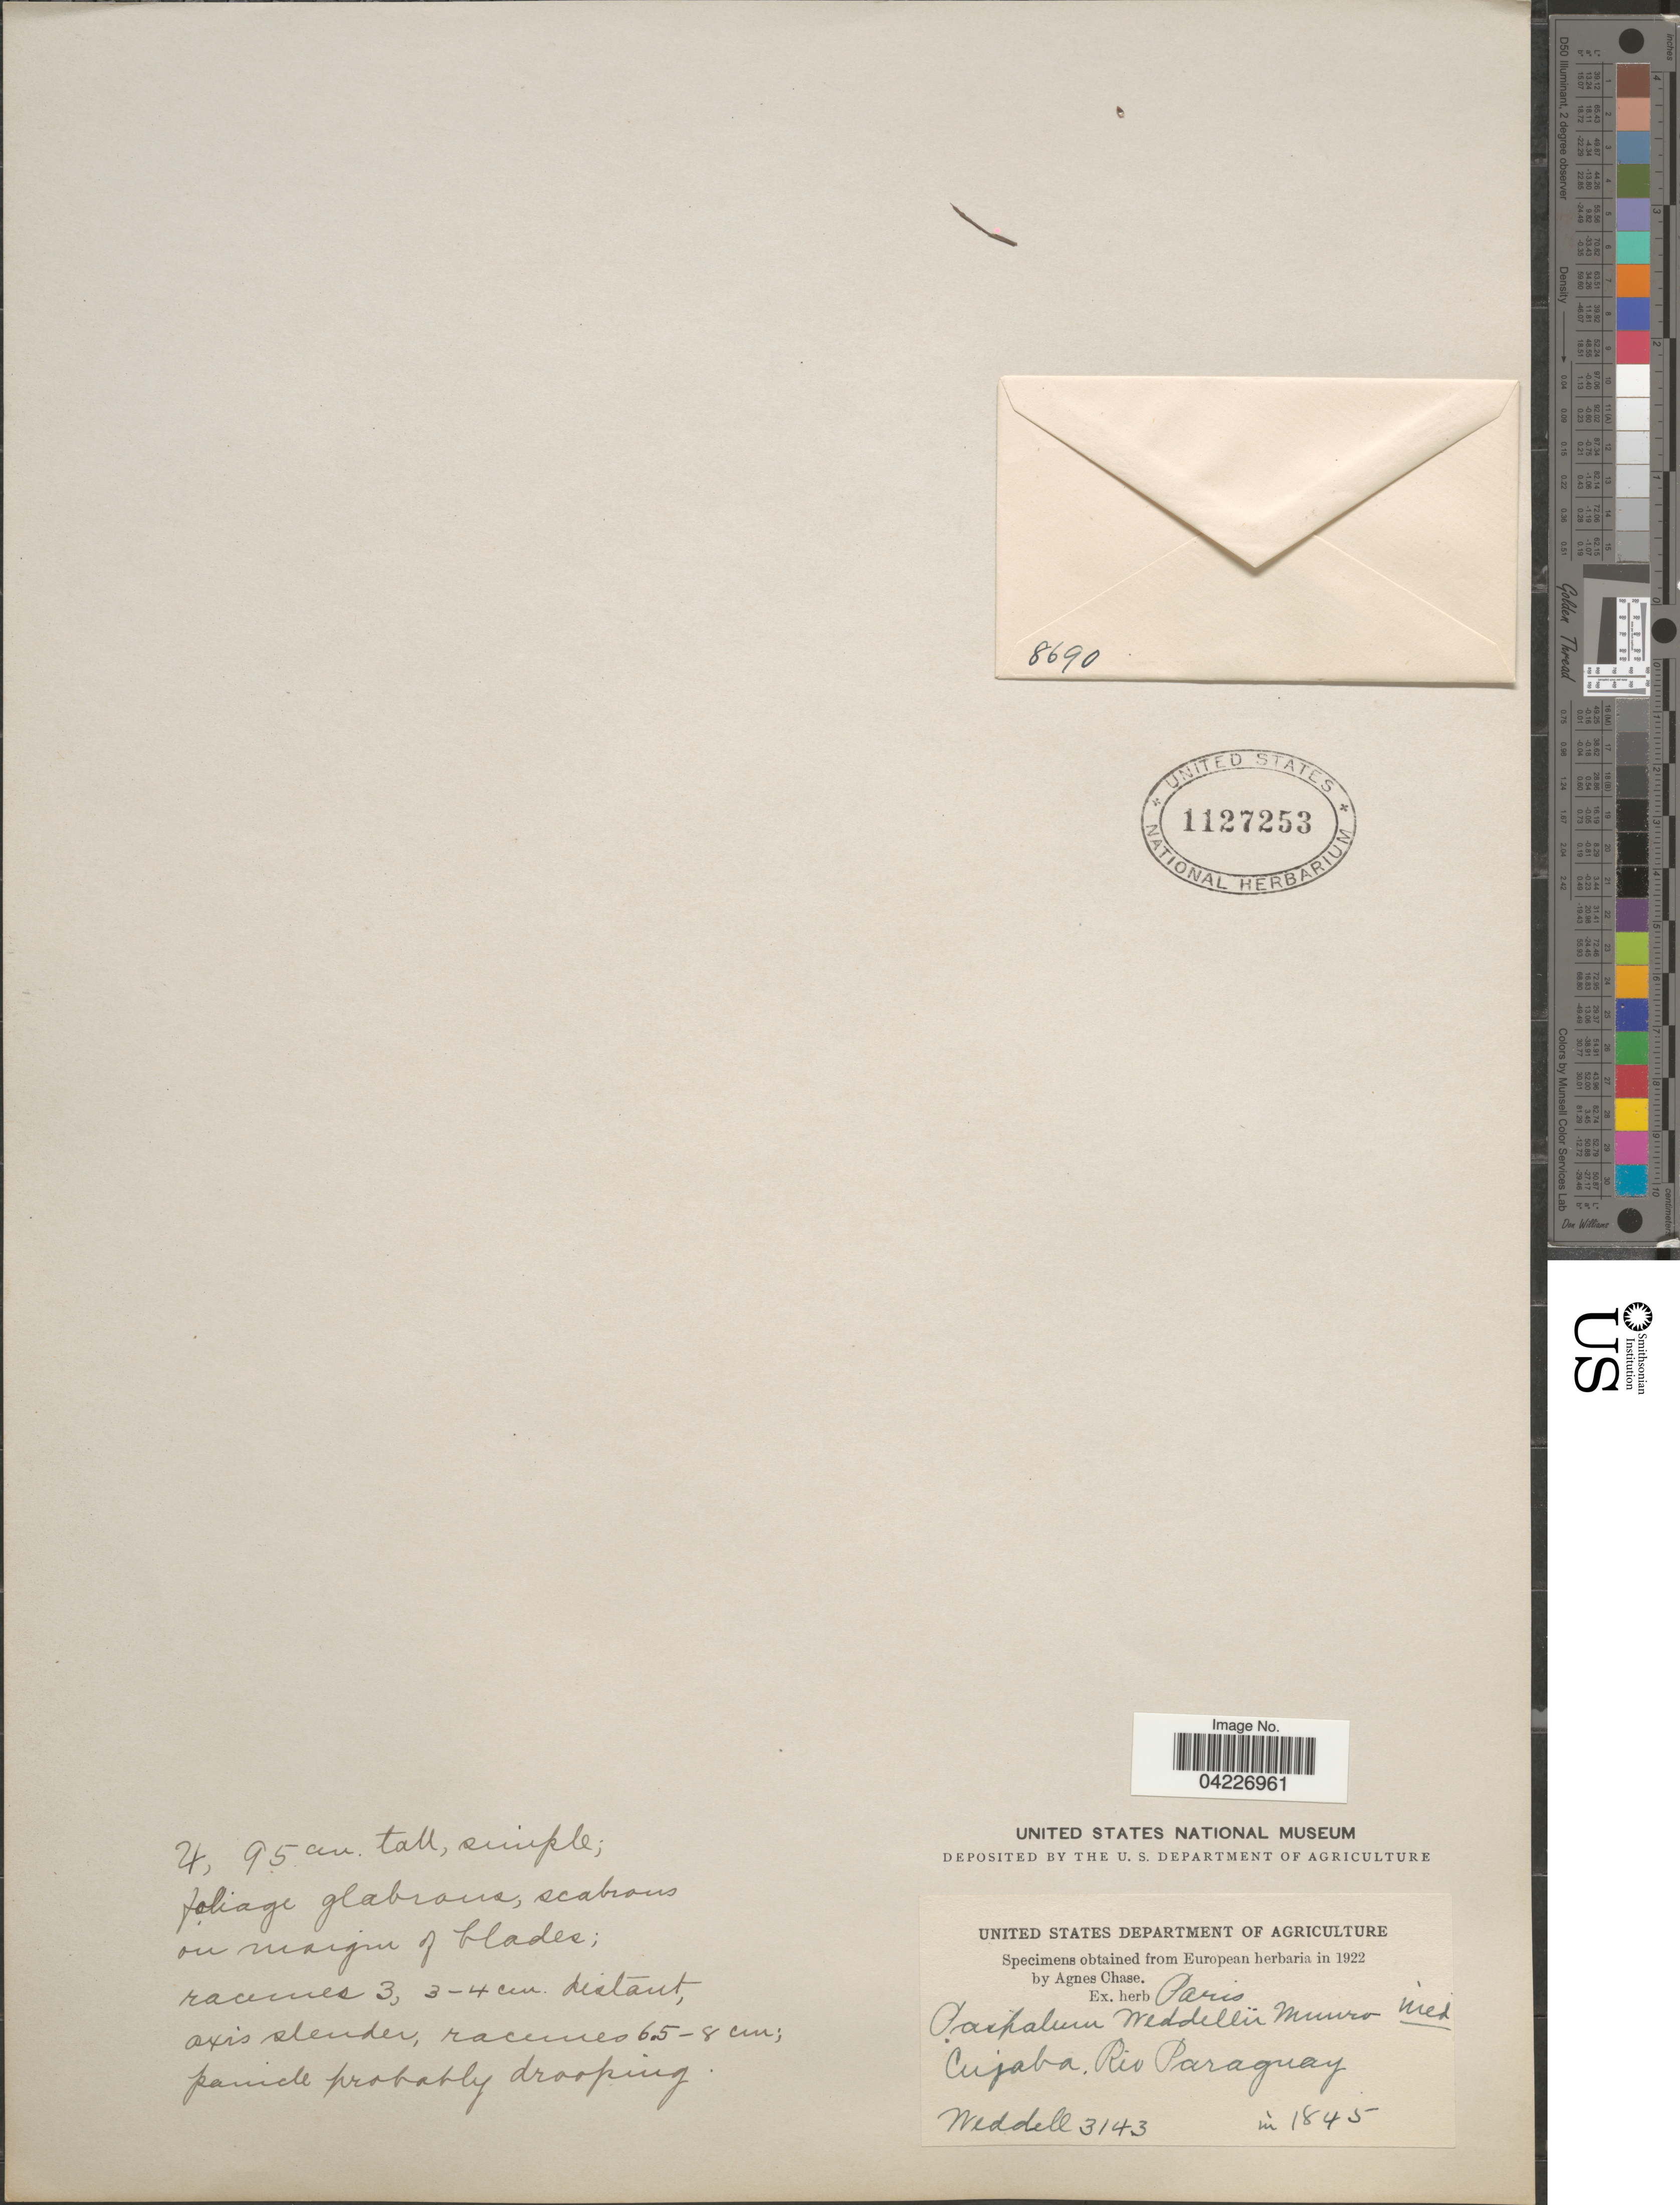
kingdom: Plantae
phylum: Tracheophyta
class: Liliopsida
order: Poales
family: Poaceae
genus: Paspalum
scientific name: Paspalum sp.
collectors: -. Weddell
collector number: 3143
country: Paraguay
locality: Cujaba. Rio Paraguay.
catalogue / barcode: US 1127253